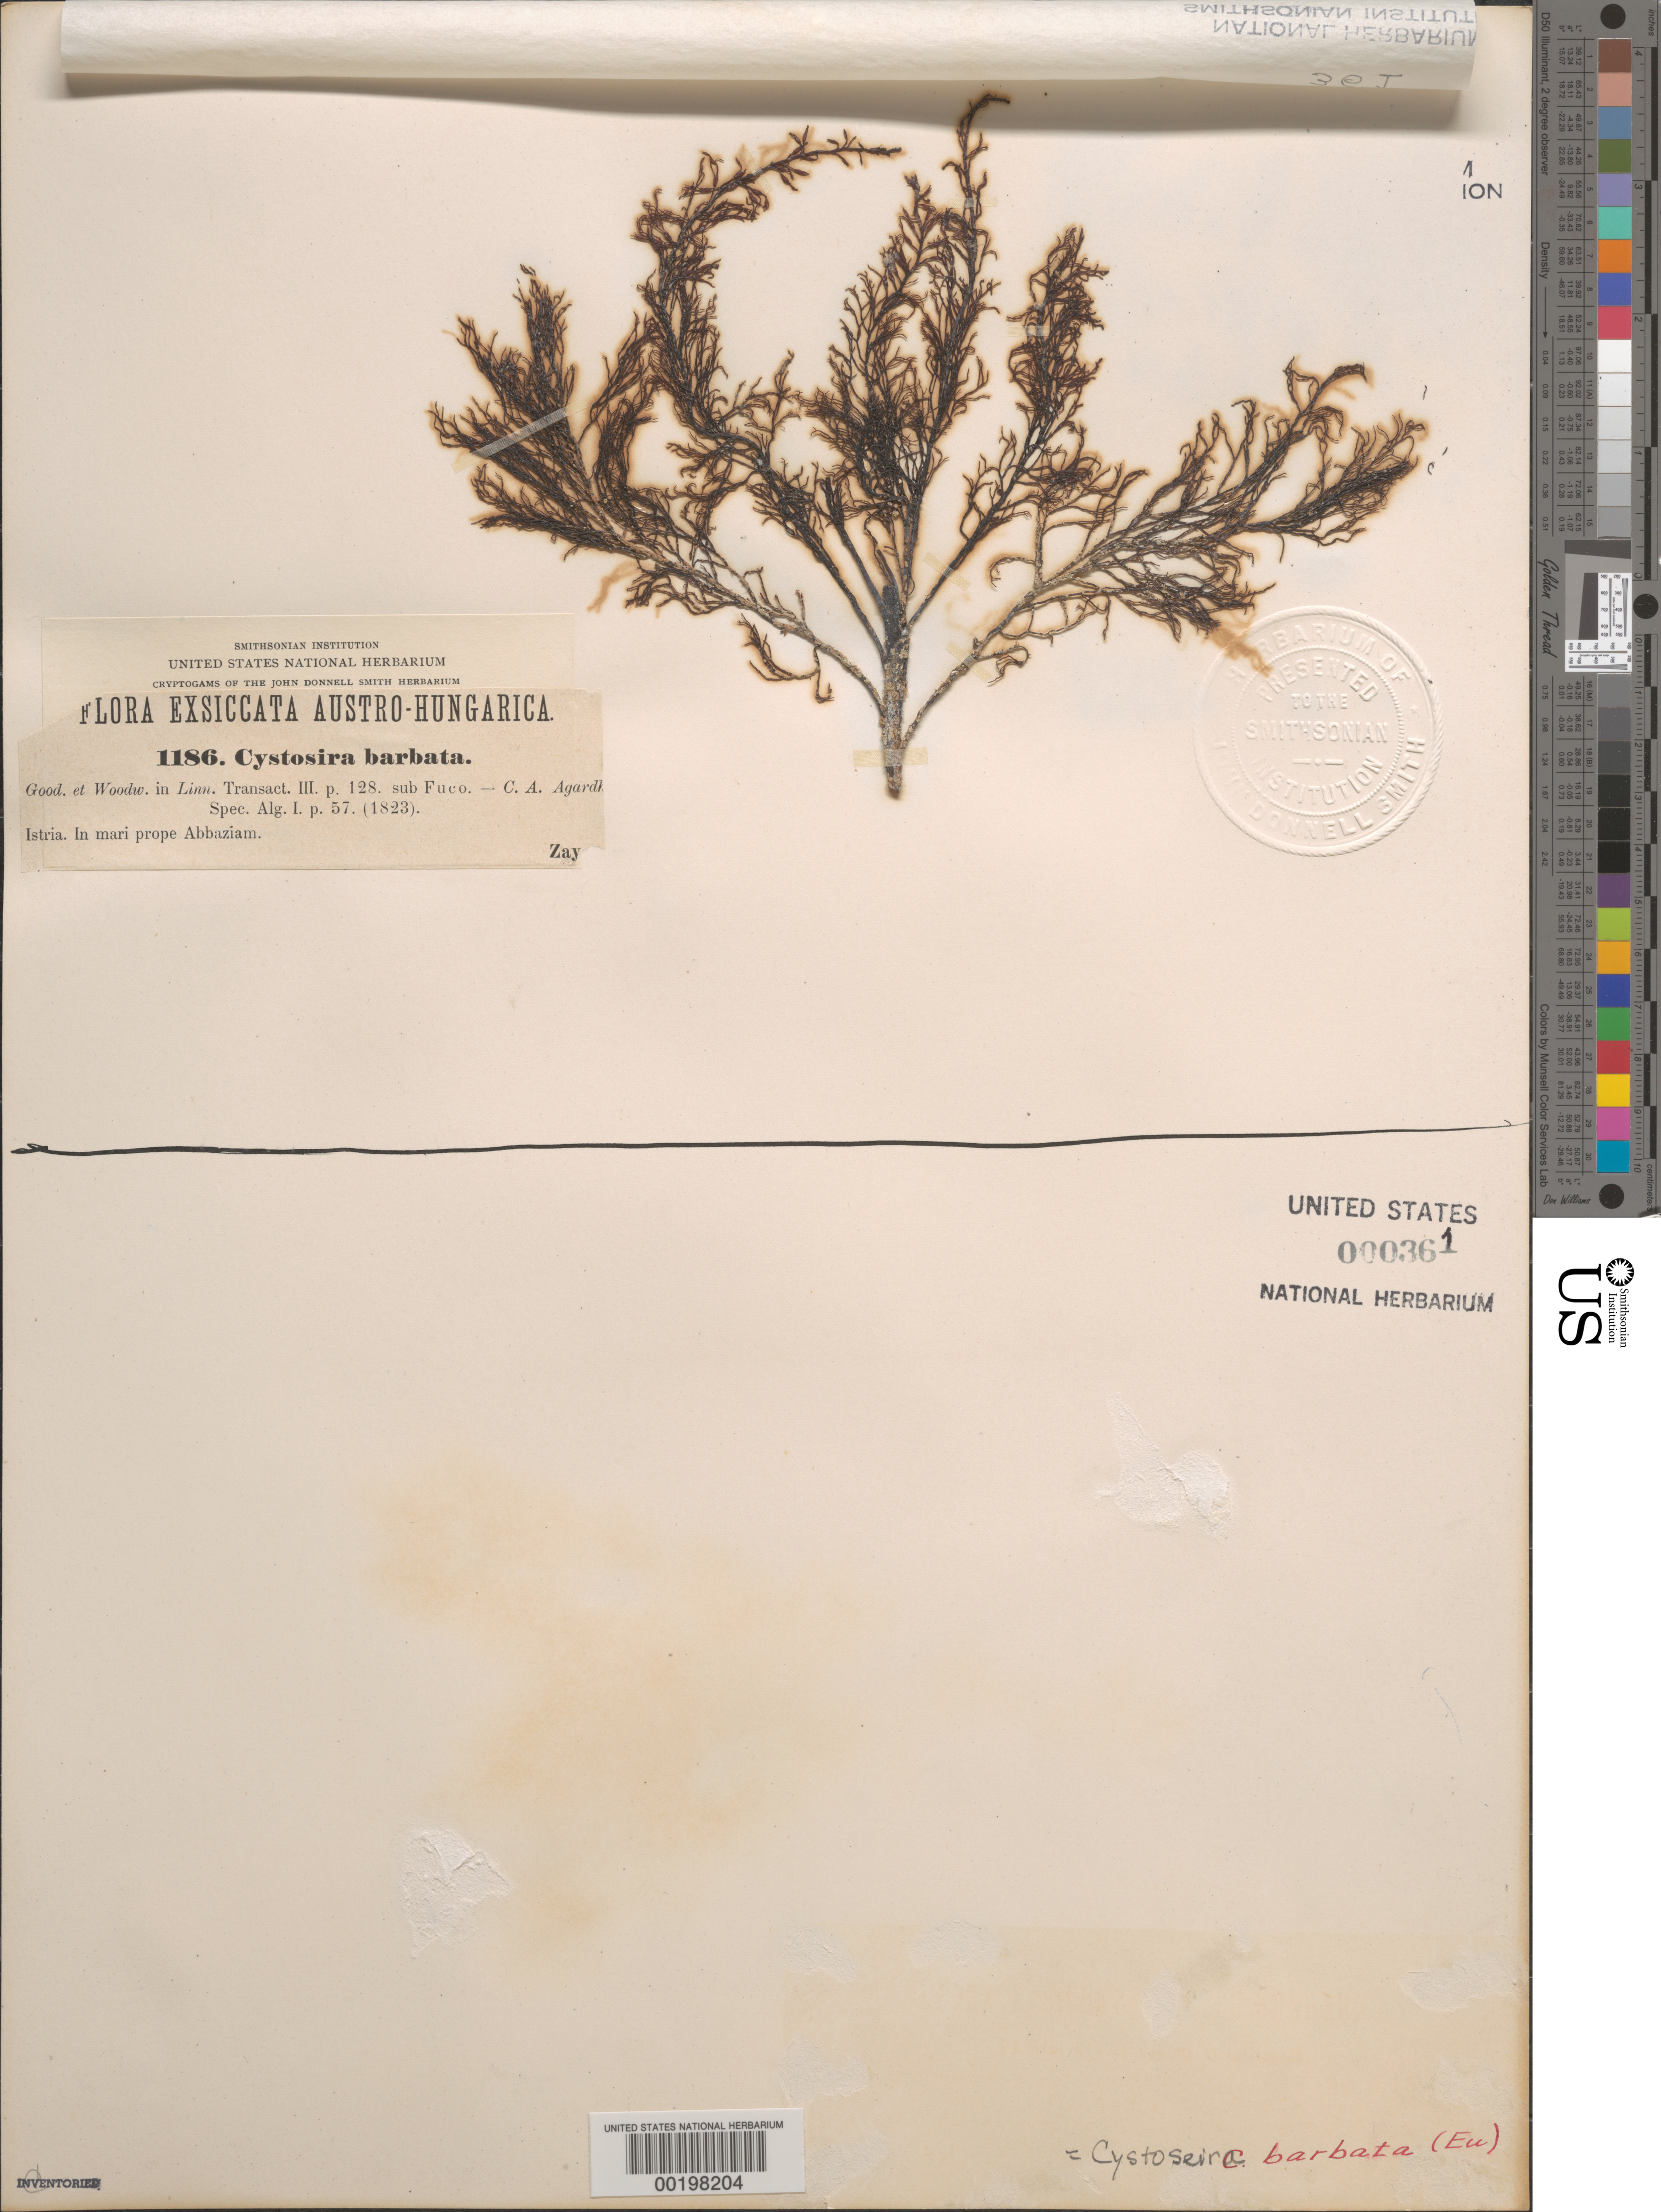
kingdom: Chromista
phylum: Ochrophyta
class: Phaeophyceae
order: Fucales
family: Sargassaceae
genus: Gongolaria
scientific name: Gongolaria barbata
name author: (Stackh.) Kuntze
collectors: -. Zay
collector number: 1186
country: Croatia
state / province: Istria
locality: Adriatic Sea near Opatija (Abbaziam)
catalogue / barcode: US 361